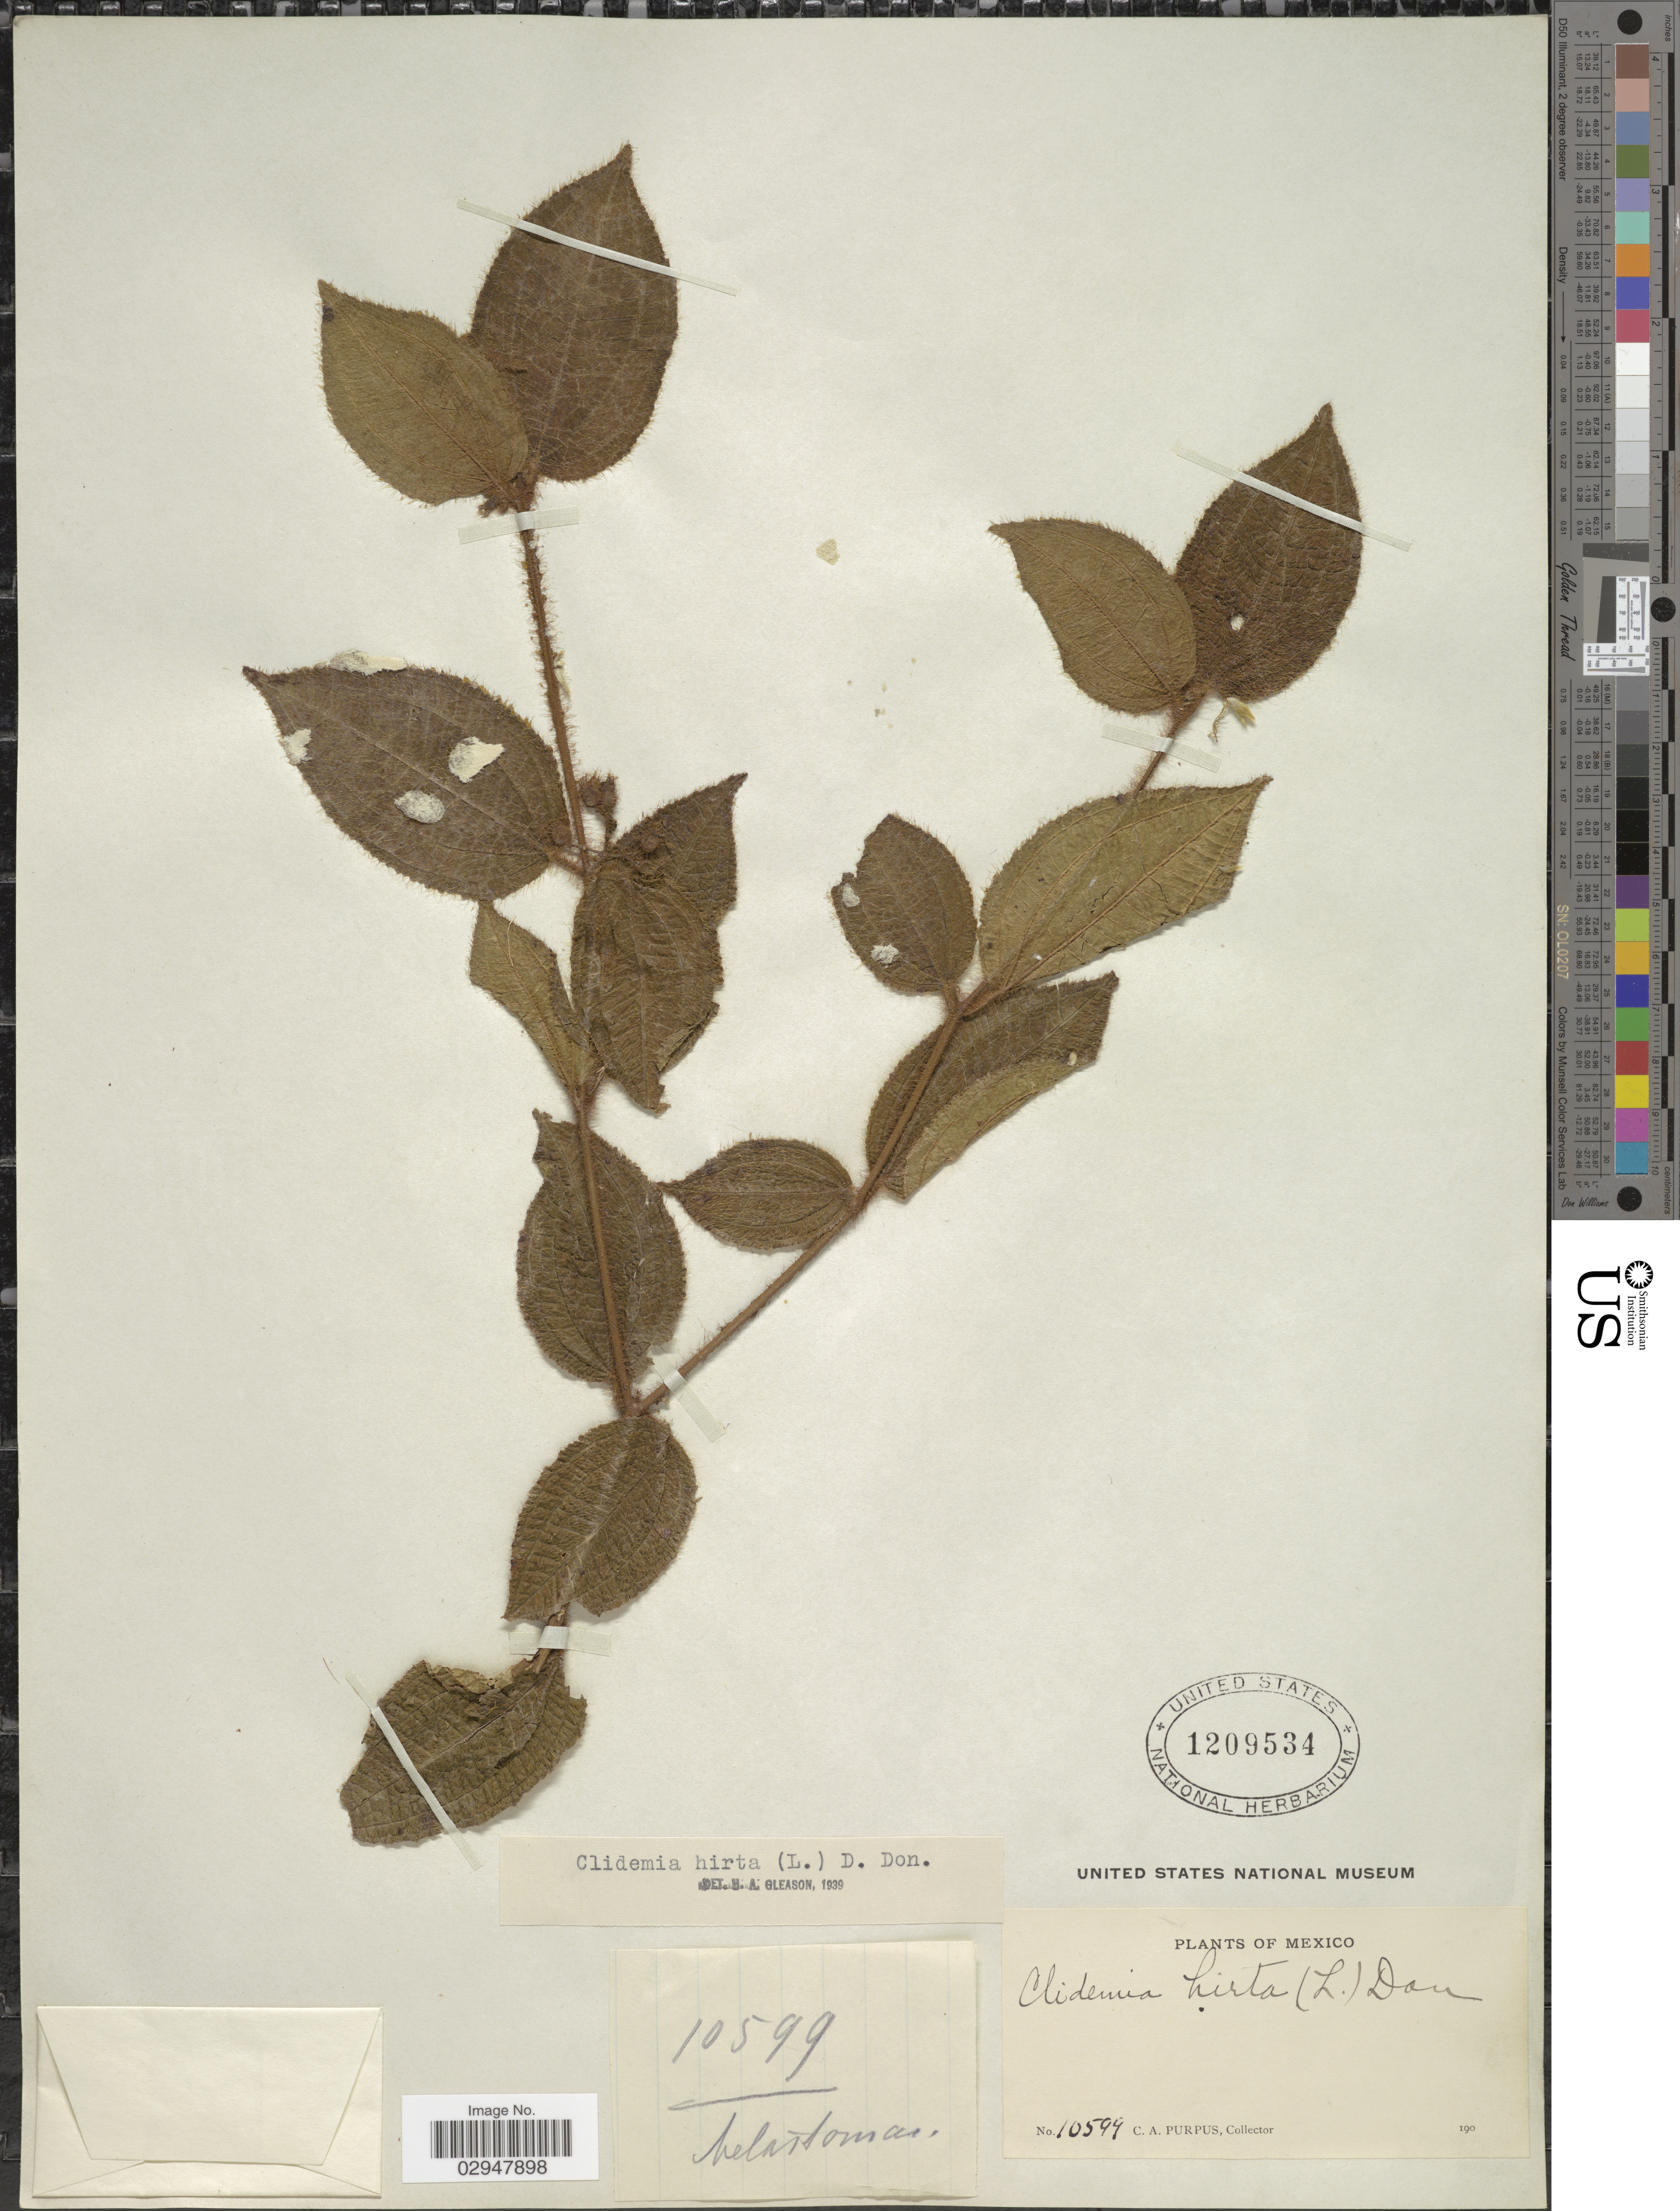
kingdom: Plantae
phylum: Tracheophyta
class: Magnoliopsida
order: Myrtales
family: Melastomataceae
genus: Miconia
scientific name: Miconia hirta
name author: Cogn.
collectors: C. A. Purpus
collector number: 10599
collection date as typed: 190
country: Mexico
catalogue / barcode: US 1209534